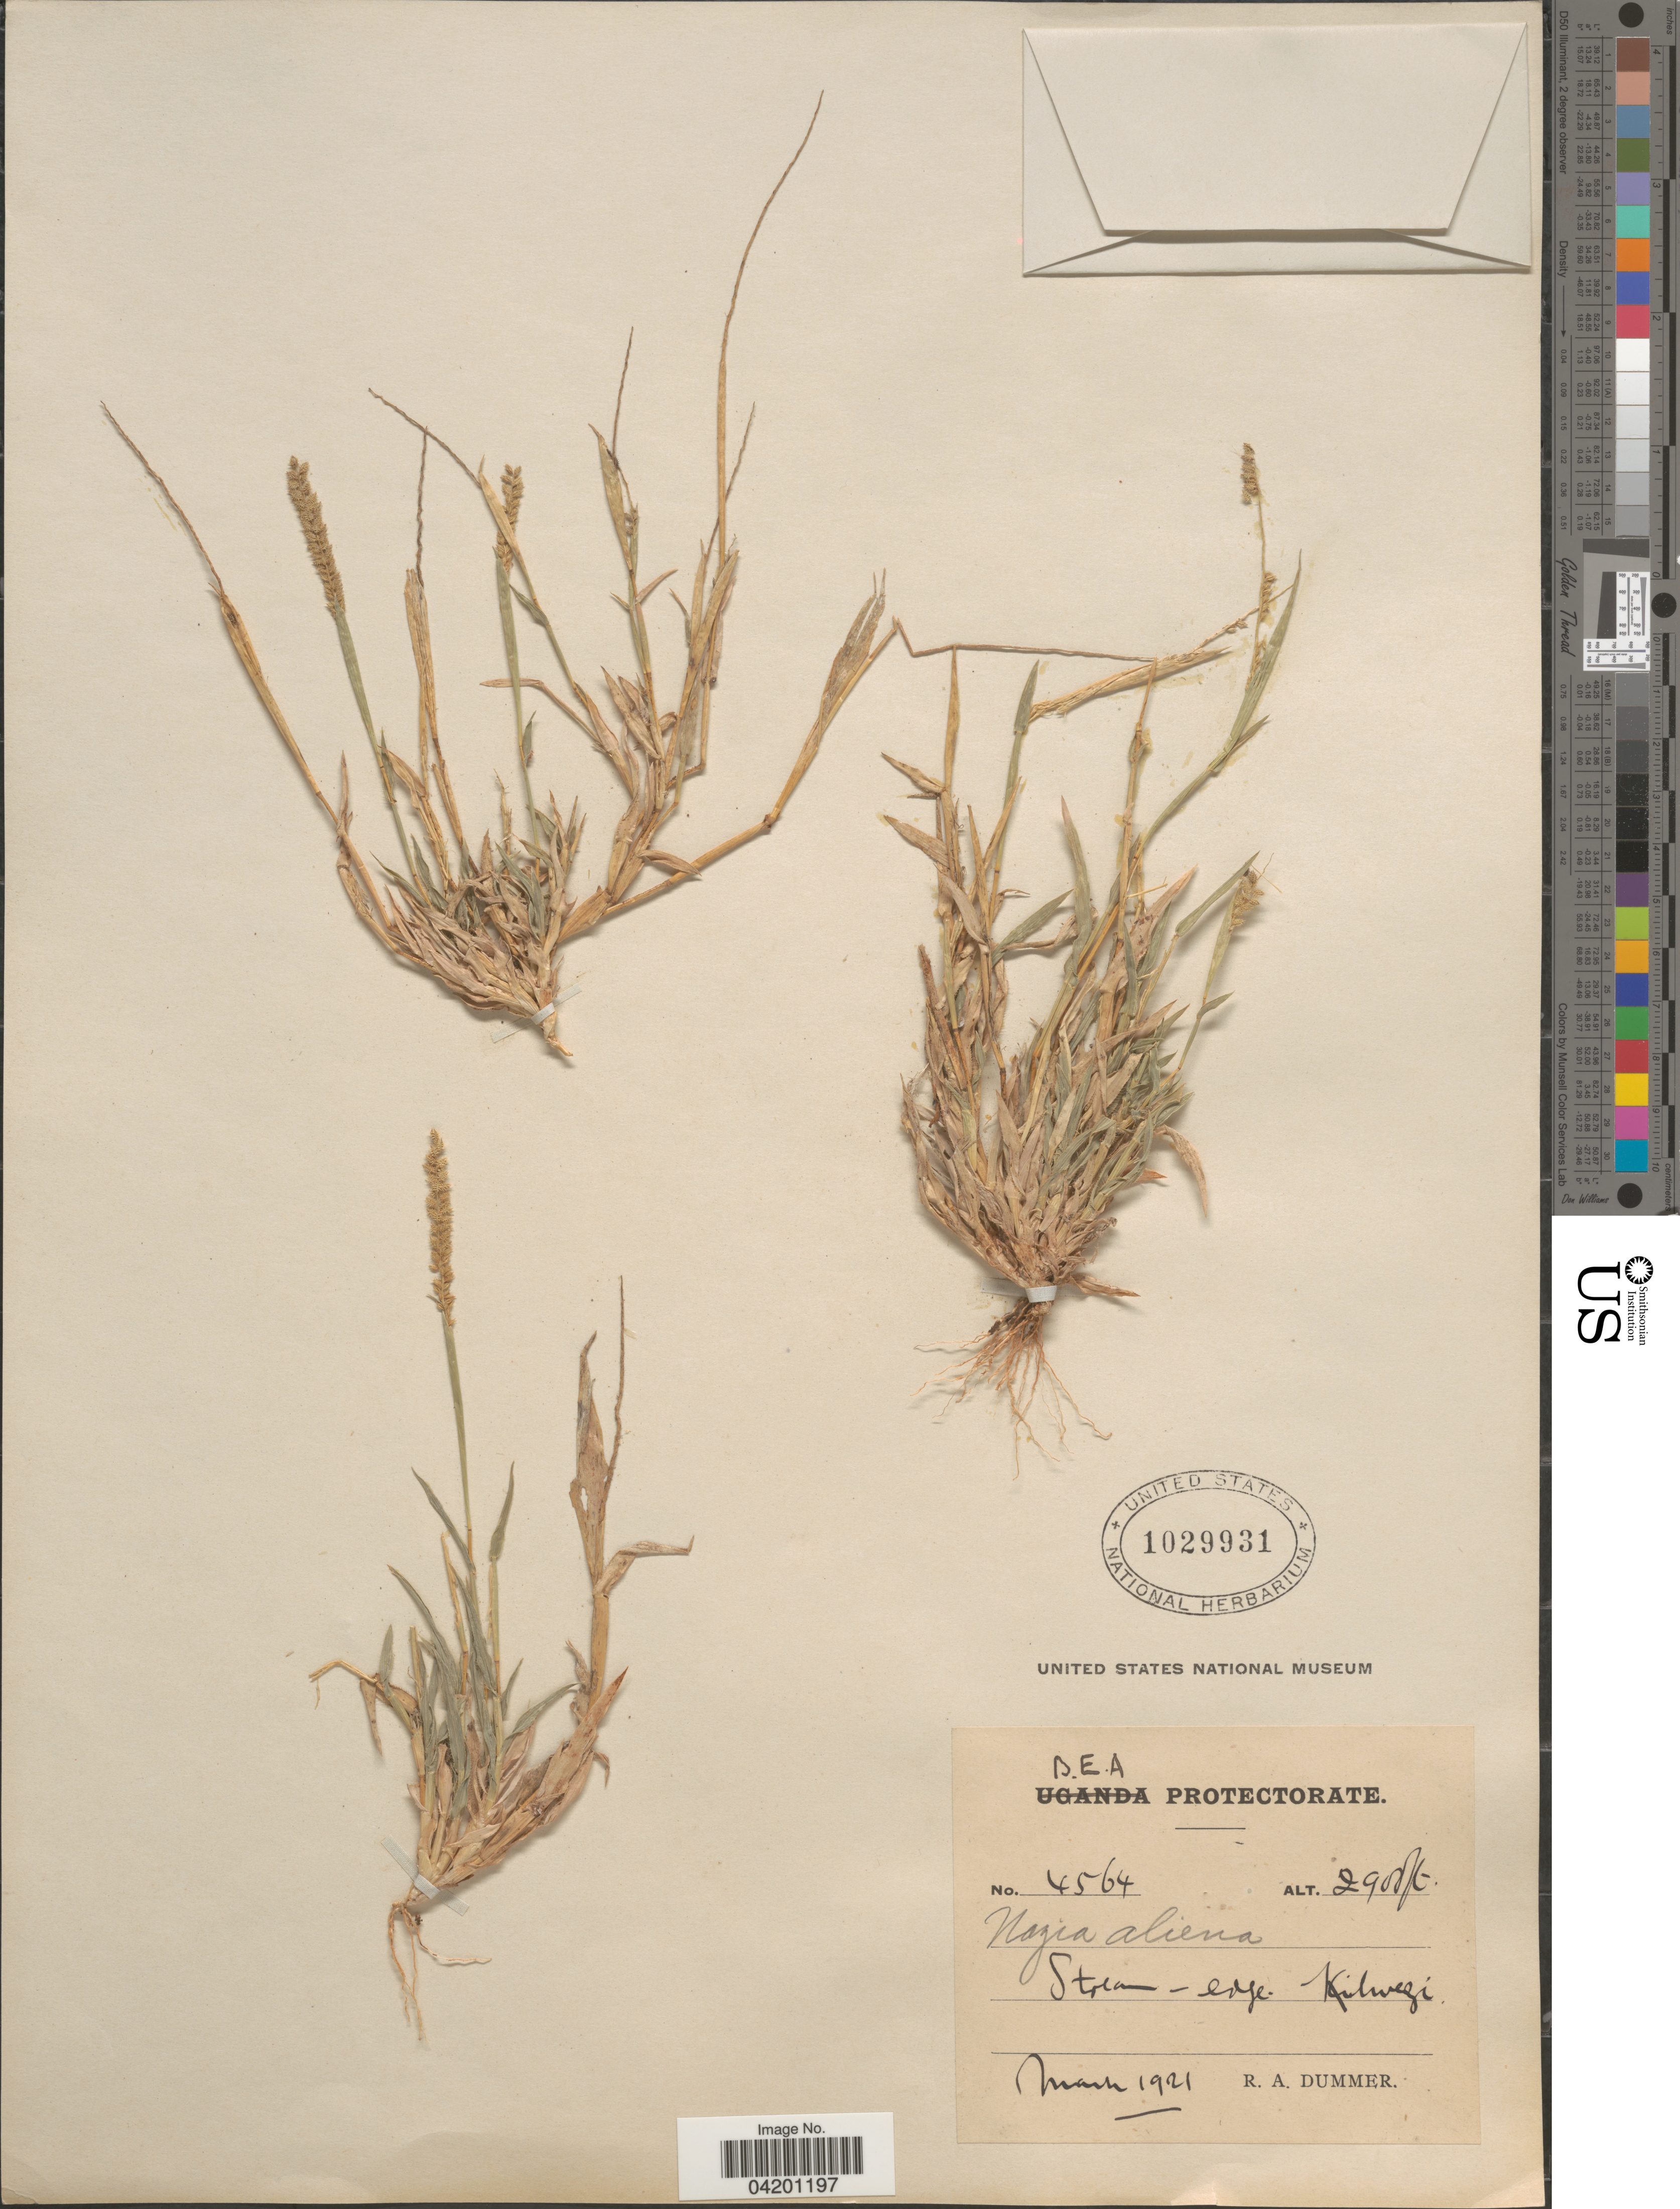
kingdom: Plantae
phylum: Tracheophyta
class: Liliopsida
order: Poales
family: Poaceae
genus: Tragus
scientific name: Tragus berteronianus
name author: Schult.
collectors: R. Dümmer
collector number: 4564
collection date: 1921-03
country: Kenya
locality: B.E.A. Protectorate. Stream-edge. Kibwezi.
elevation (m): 884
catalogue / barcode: US 1029931